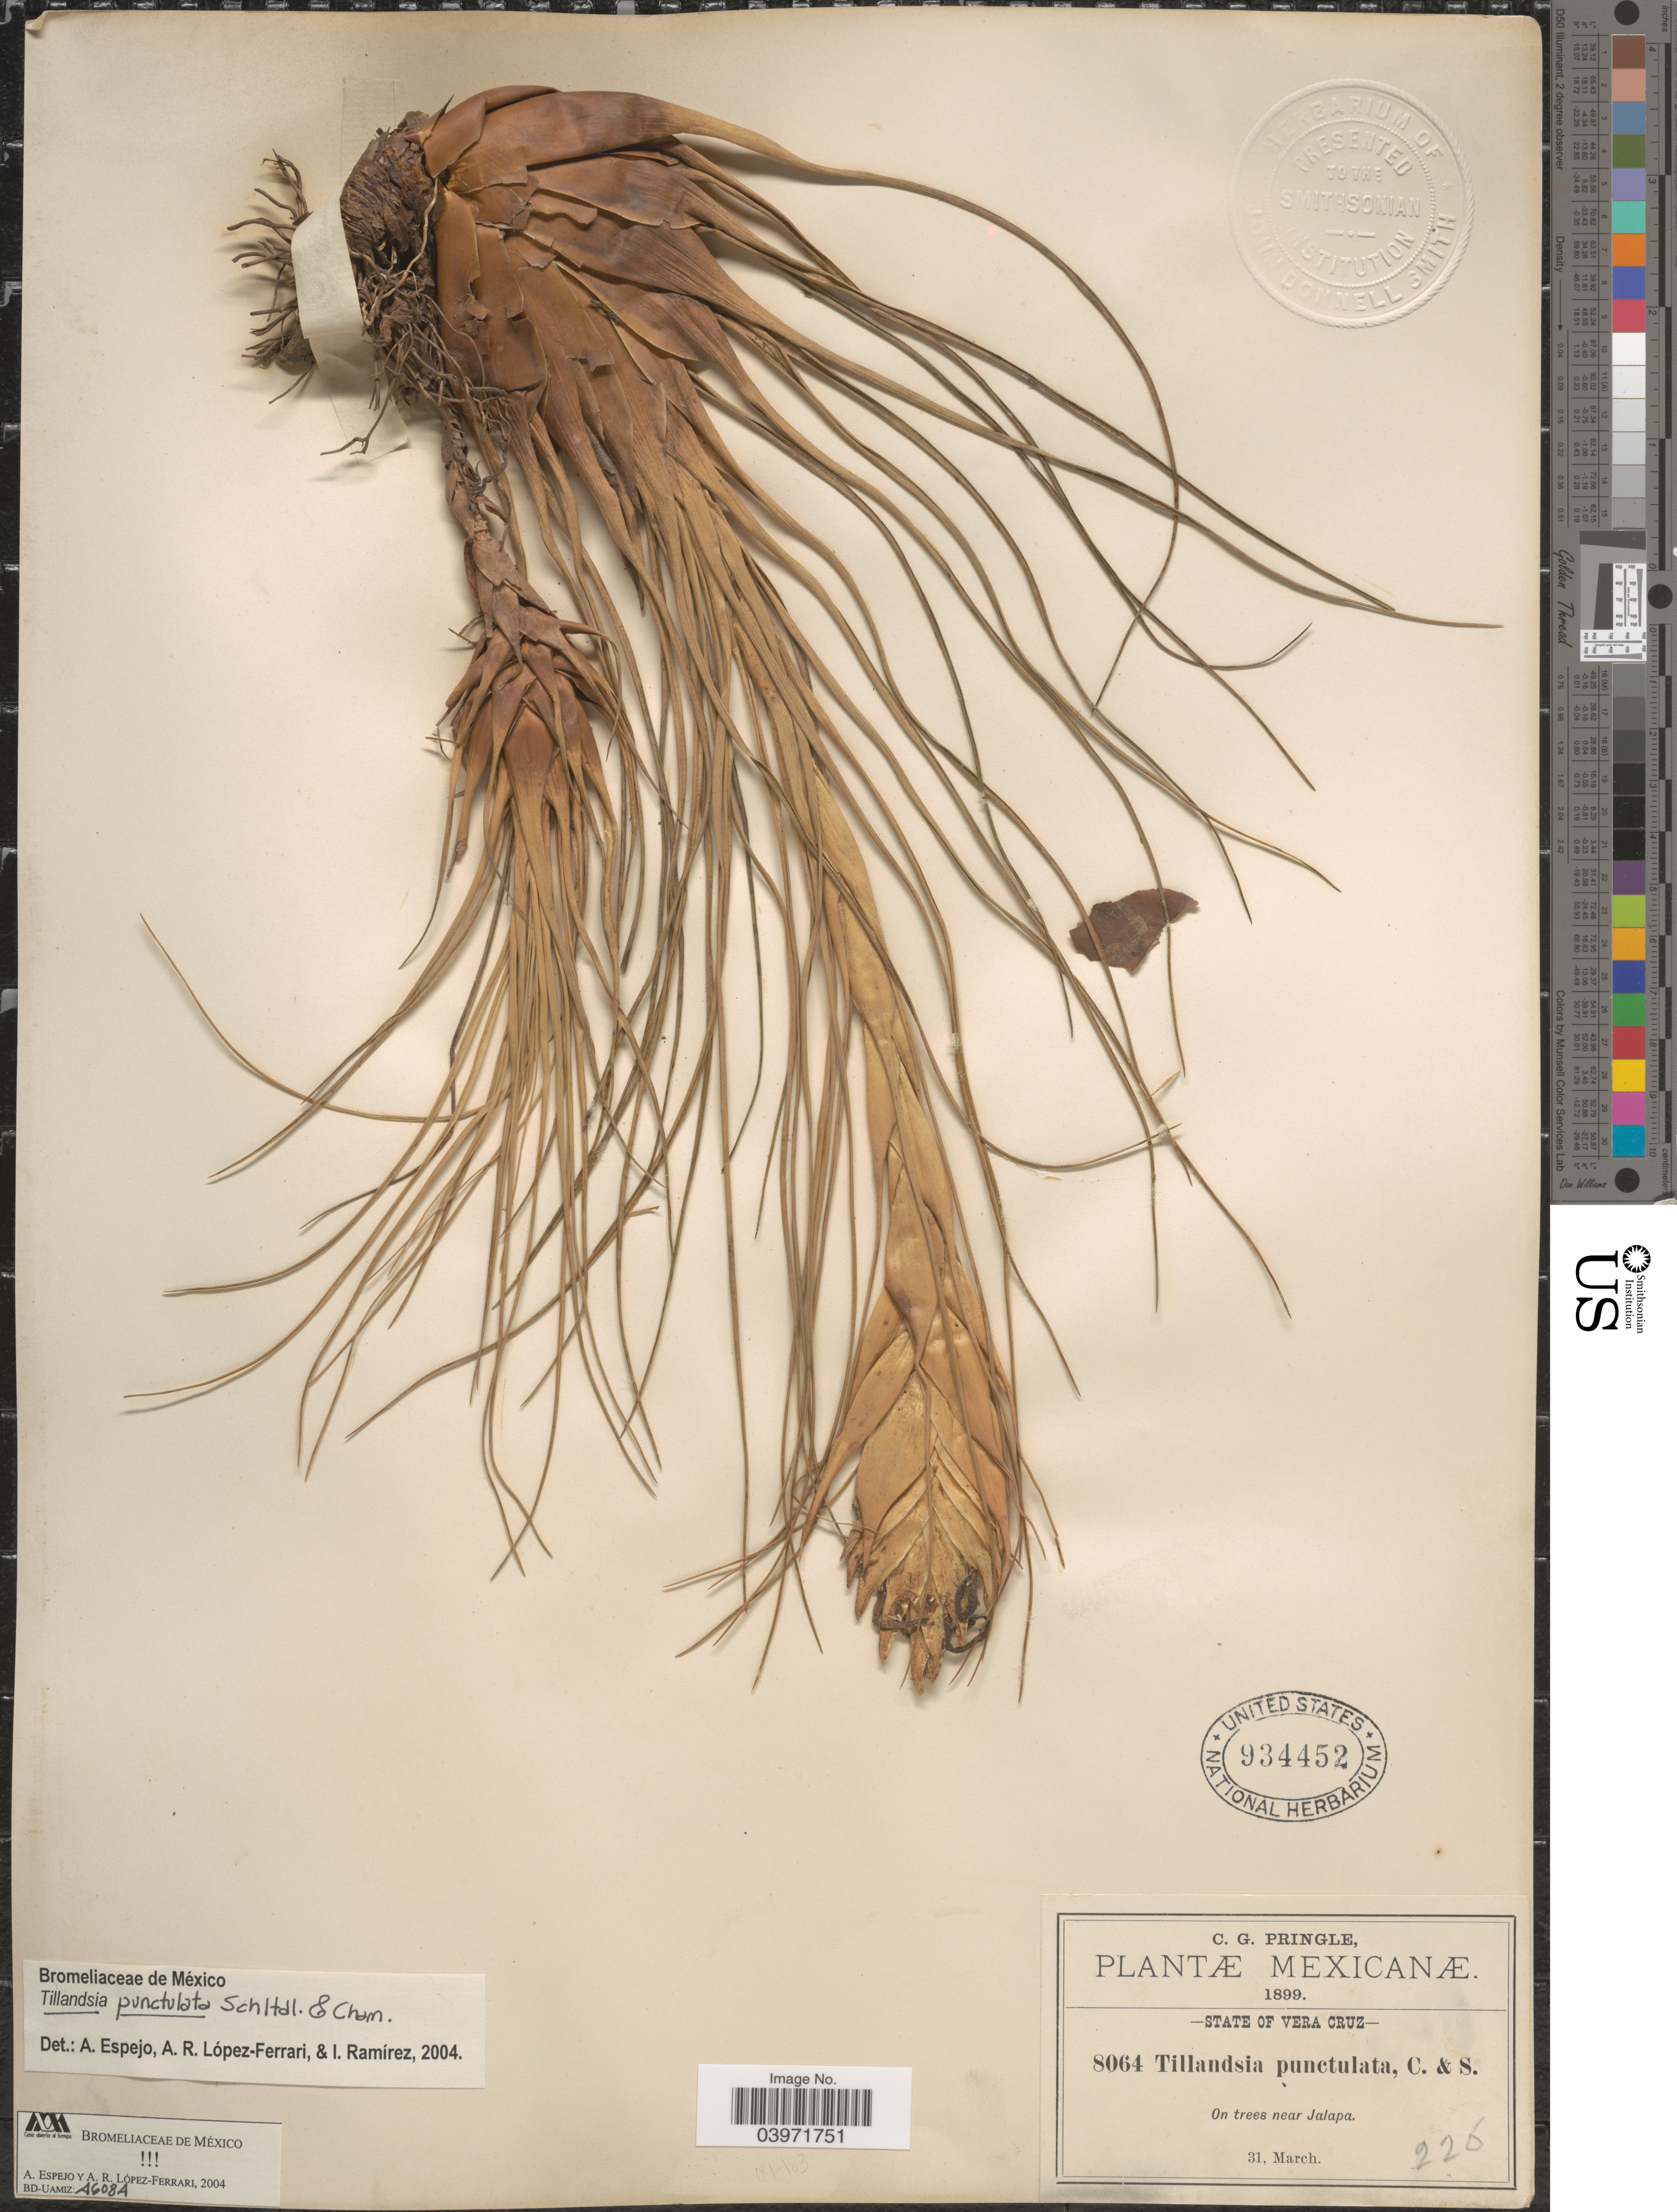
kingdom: Plantae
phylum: Tracheophyta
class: Liliopsida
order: Poales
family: Bromeliaceae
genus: Tillandsia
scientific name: Tillandsia punctulata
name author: Schltdl. & Cham.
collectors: C. G. Pringle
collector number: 8064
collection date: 1899-03-31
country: Mexico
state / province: Veracruz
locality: Vera Cruz. On trees near Jalapa.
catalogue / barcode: US 934452